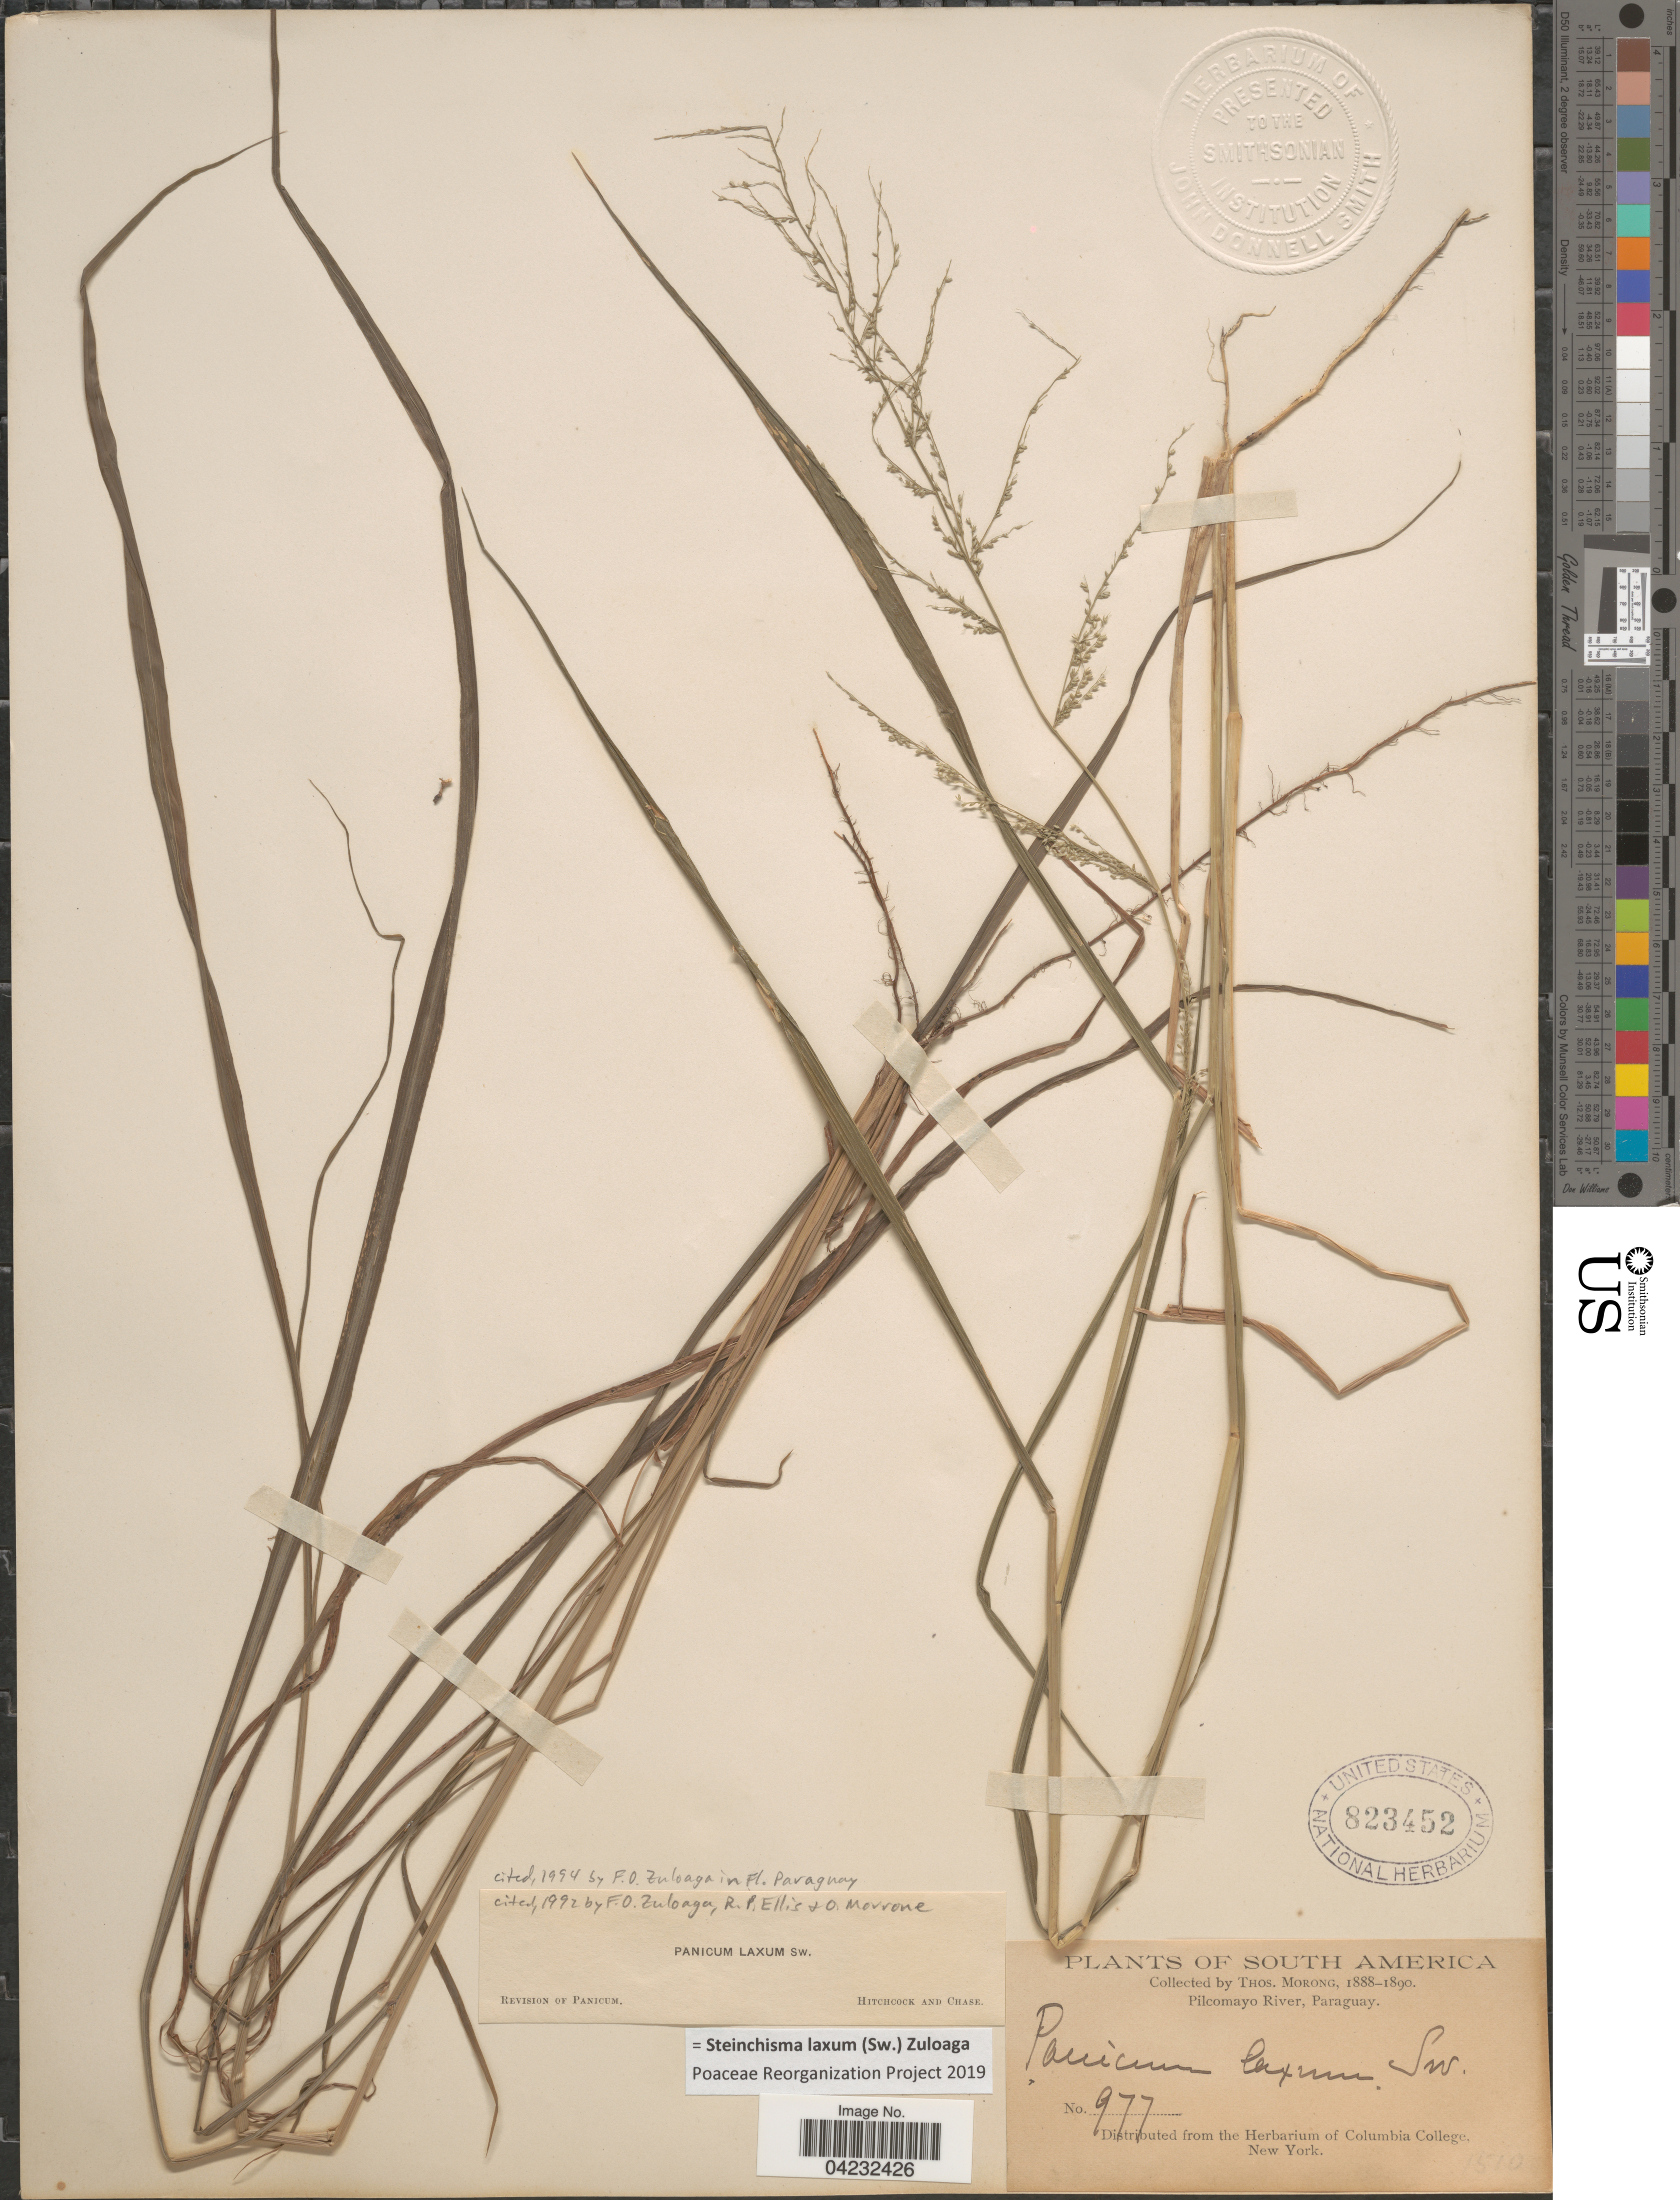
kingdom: Plantae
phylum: Tracheophyta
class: Liliopsida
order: Poales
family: Poaceae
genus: Steinchisma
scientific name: Steinchisma laxum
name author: (Sw.) Zuloaga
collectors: ex herb. T. Morong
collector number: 977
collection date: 1888/1890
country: Paraguay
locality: Pilcomayo River.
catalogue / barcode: US 823452